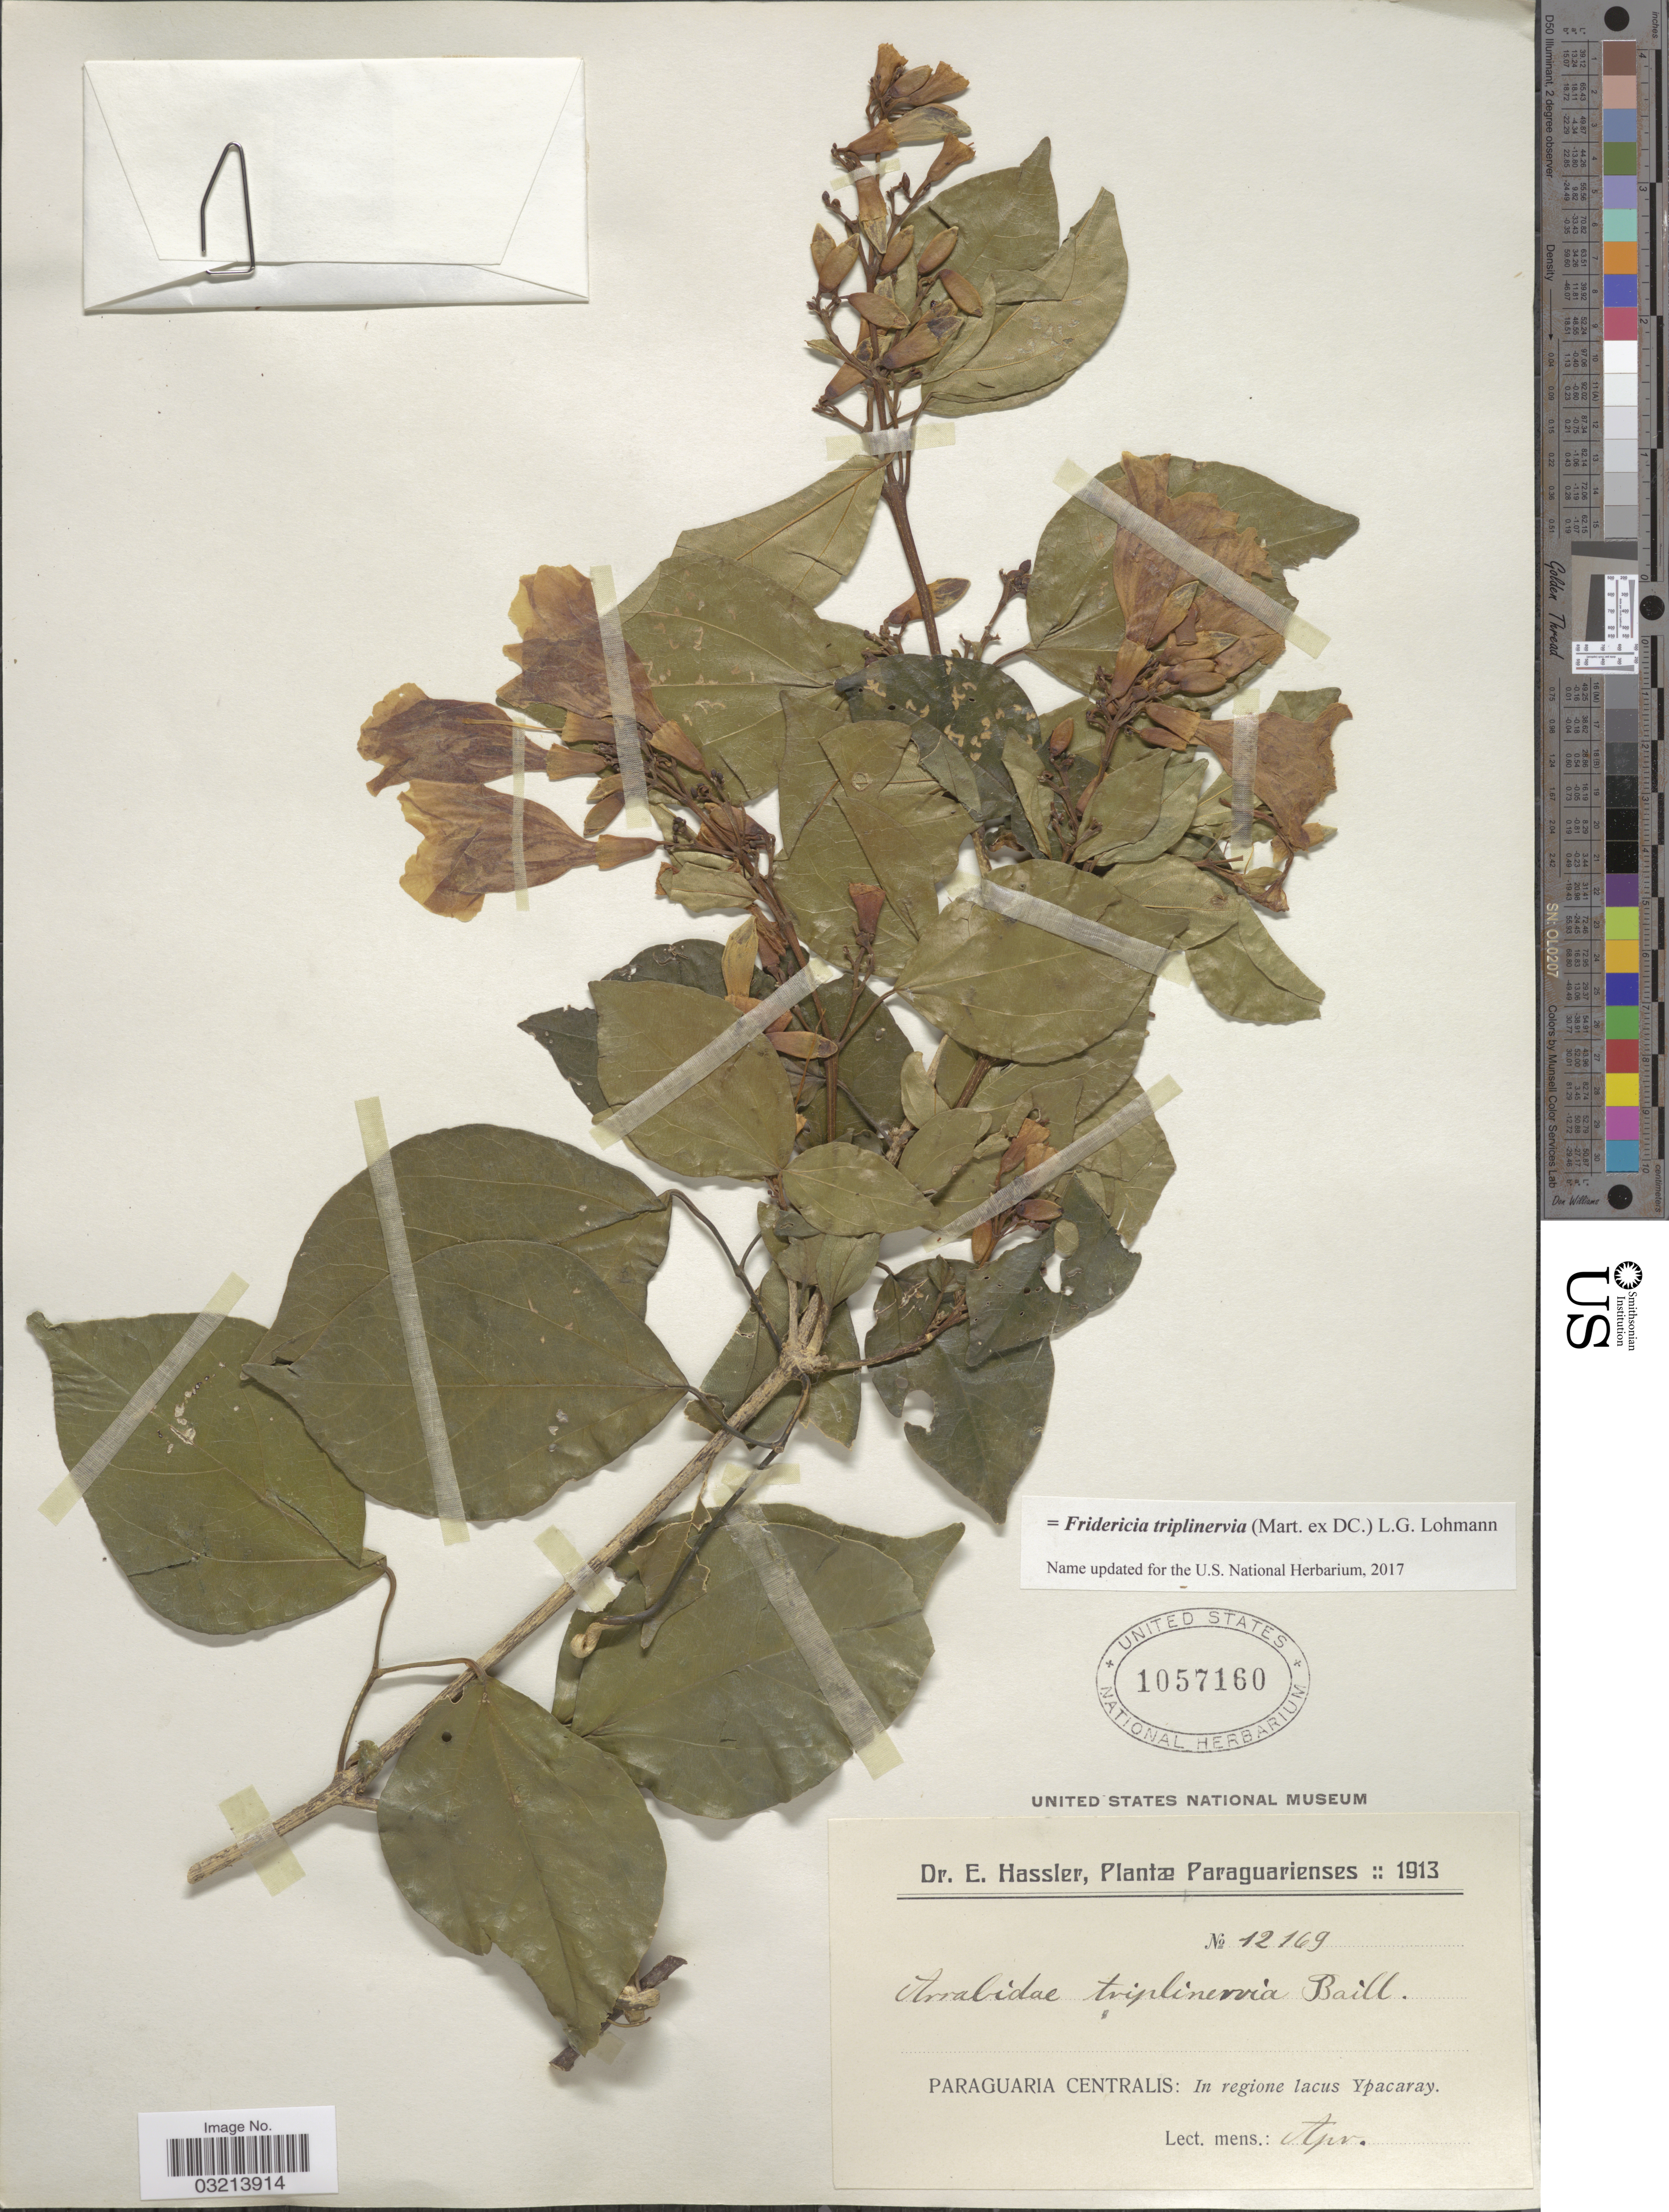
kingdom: Plantae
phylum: Tracheophyta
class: Magnoliopsida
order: Lamiales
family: Bignoniaceae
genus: Fridericia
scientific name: Fridericia triplinervia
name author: (Mart. ex DC.) L.G. Lohmann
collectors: E. Hassler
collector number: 12169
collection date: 1913-04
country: Paraguay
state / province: Paraguari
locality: Paraguaria Centralis: In regione lacus Ypacaray.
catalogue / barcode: US 1057160